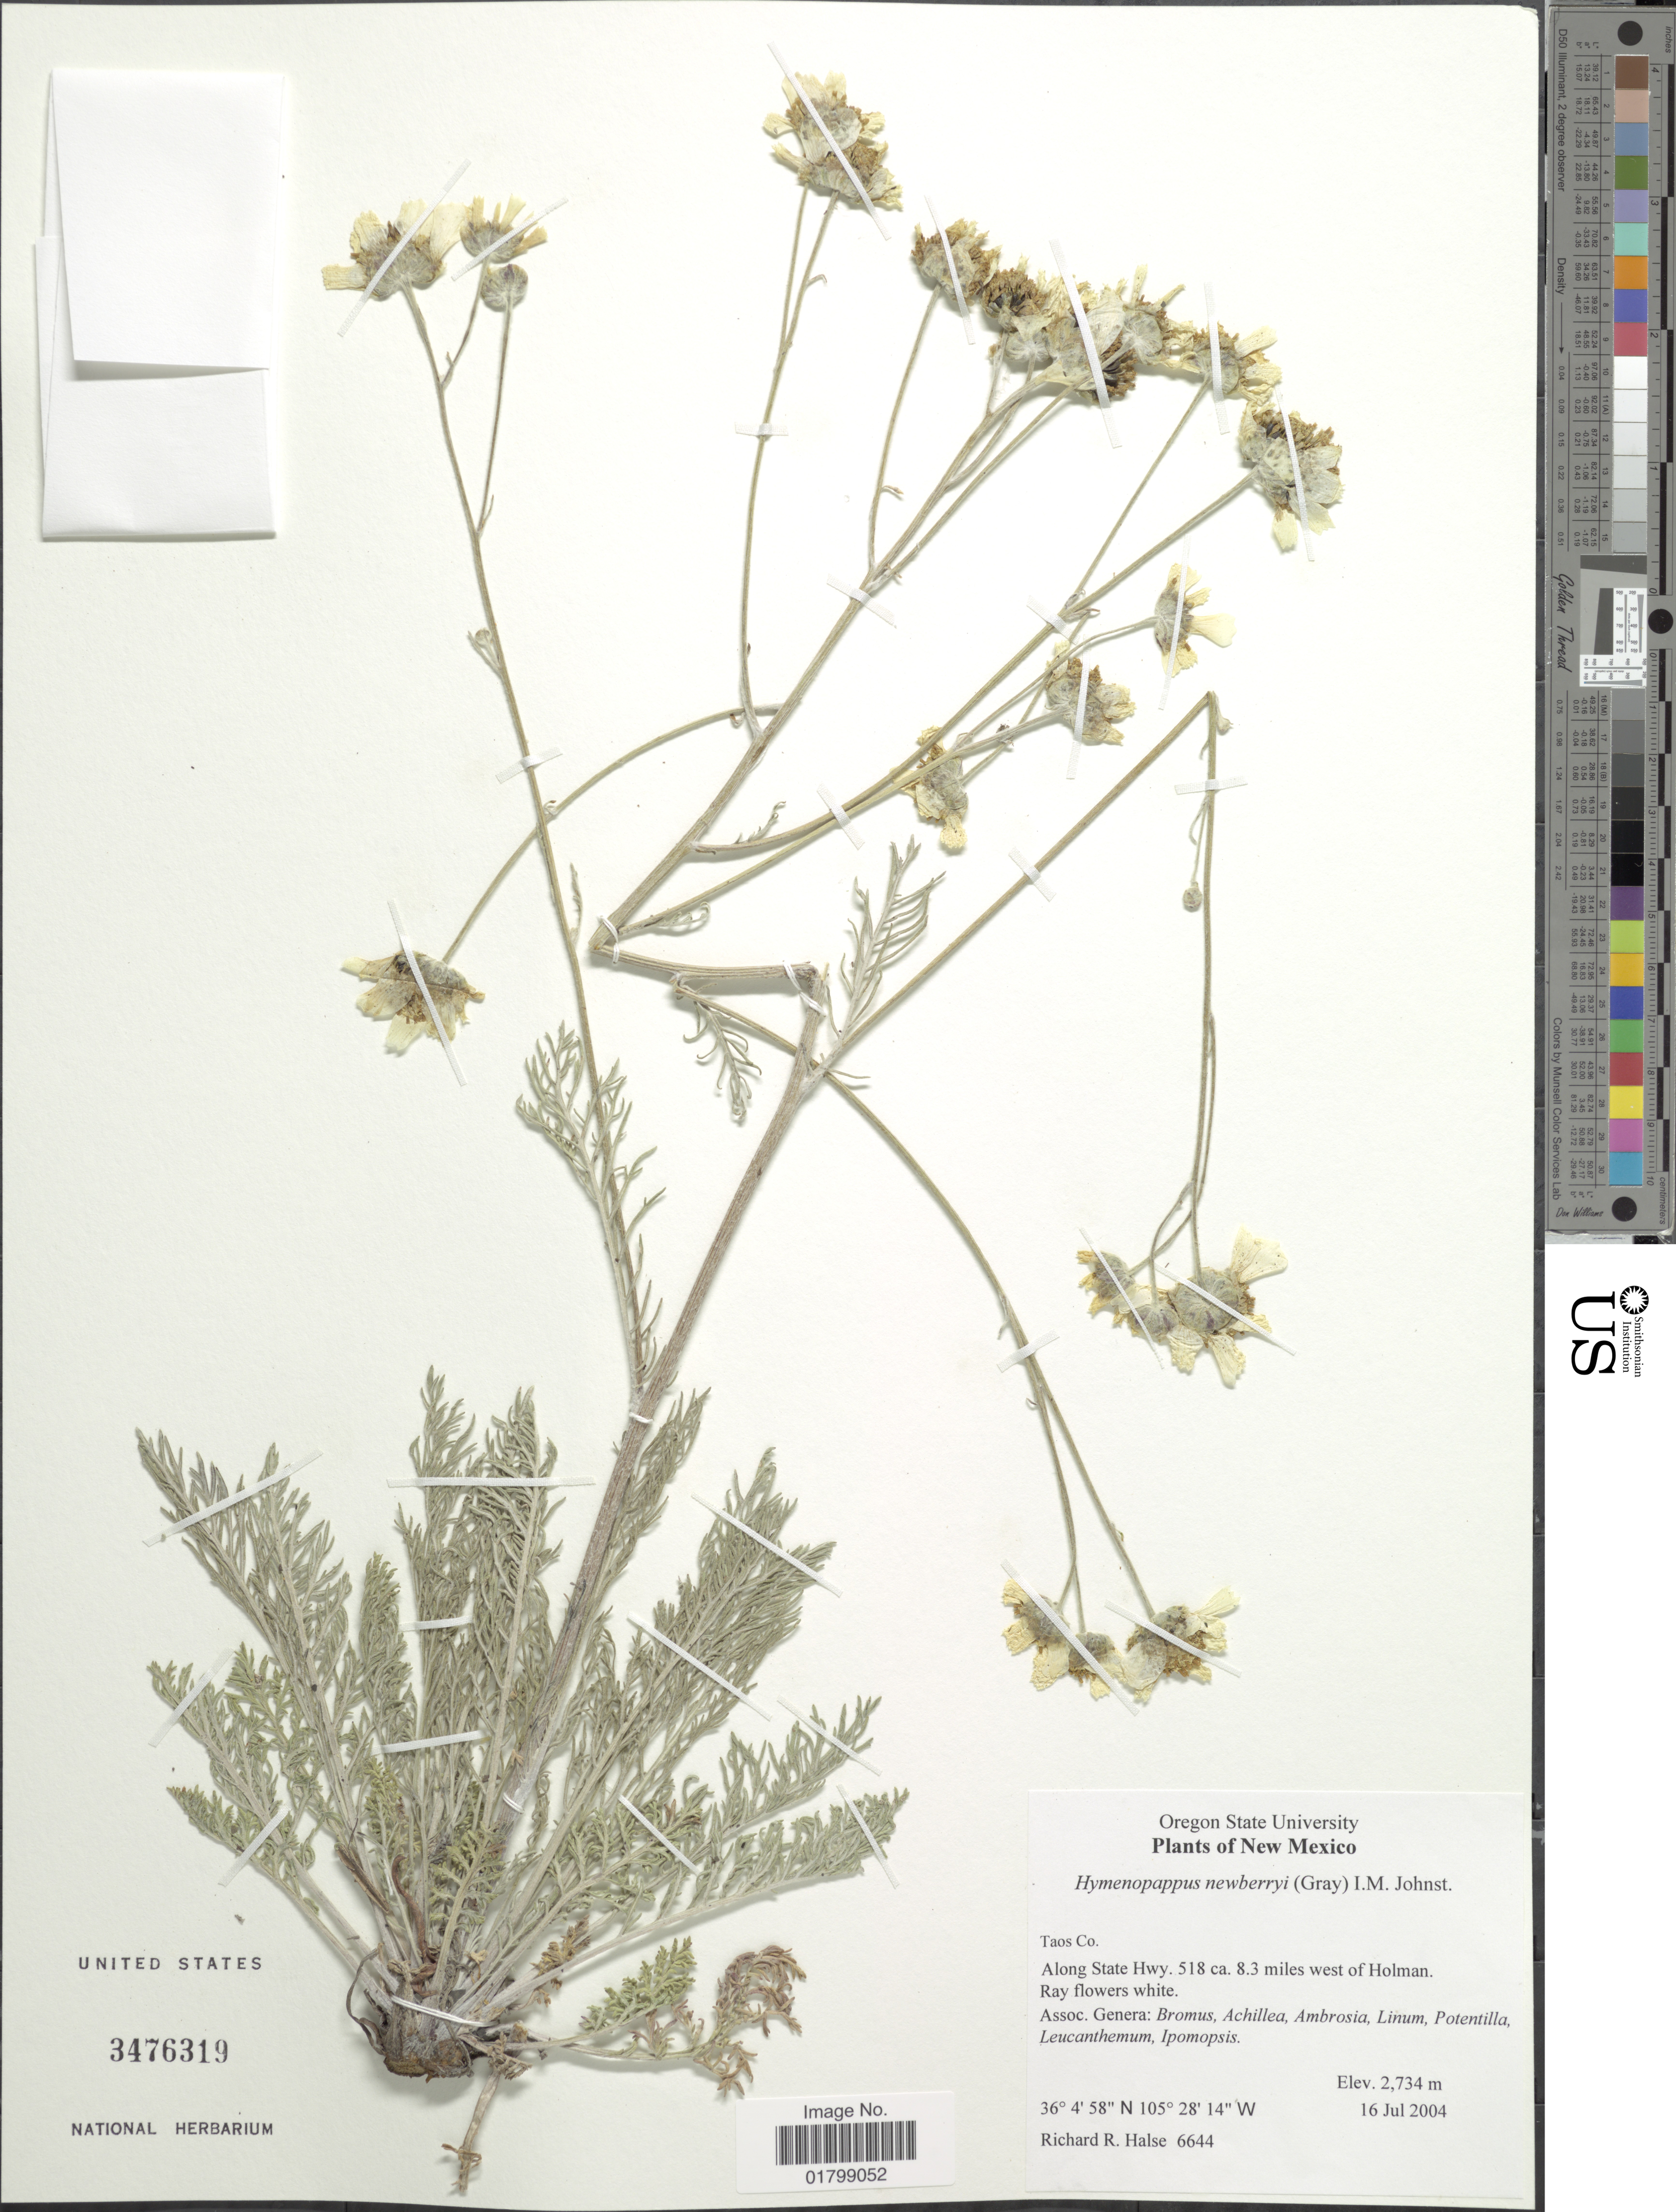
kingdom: Plantae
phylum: Tracheophyta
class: Magnoliopsida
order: Asterales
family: Asteraceae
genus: Hymenopappus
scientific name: Hymenopappus newberryi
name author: (D.D. Keck) B.L. Turner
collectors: R. Halse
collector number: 6644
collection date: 2004-07-16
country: United States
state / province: New Mexico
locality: Taos Co. Along State Hwy. 518 ca. 8.3 miles west of Holman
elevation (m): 2734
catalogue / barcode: US 3476319